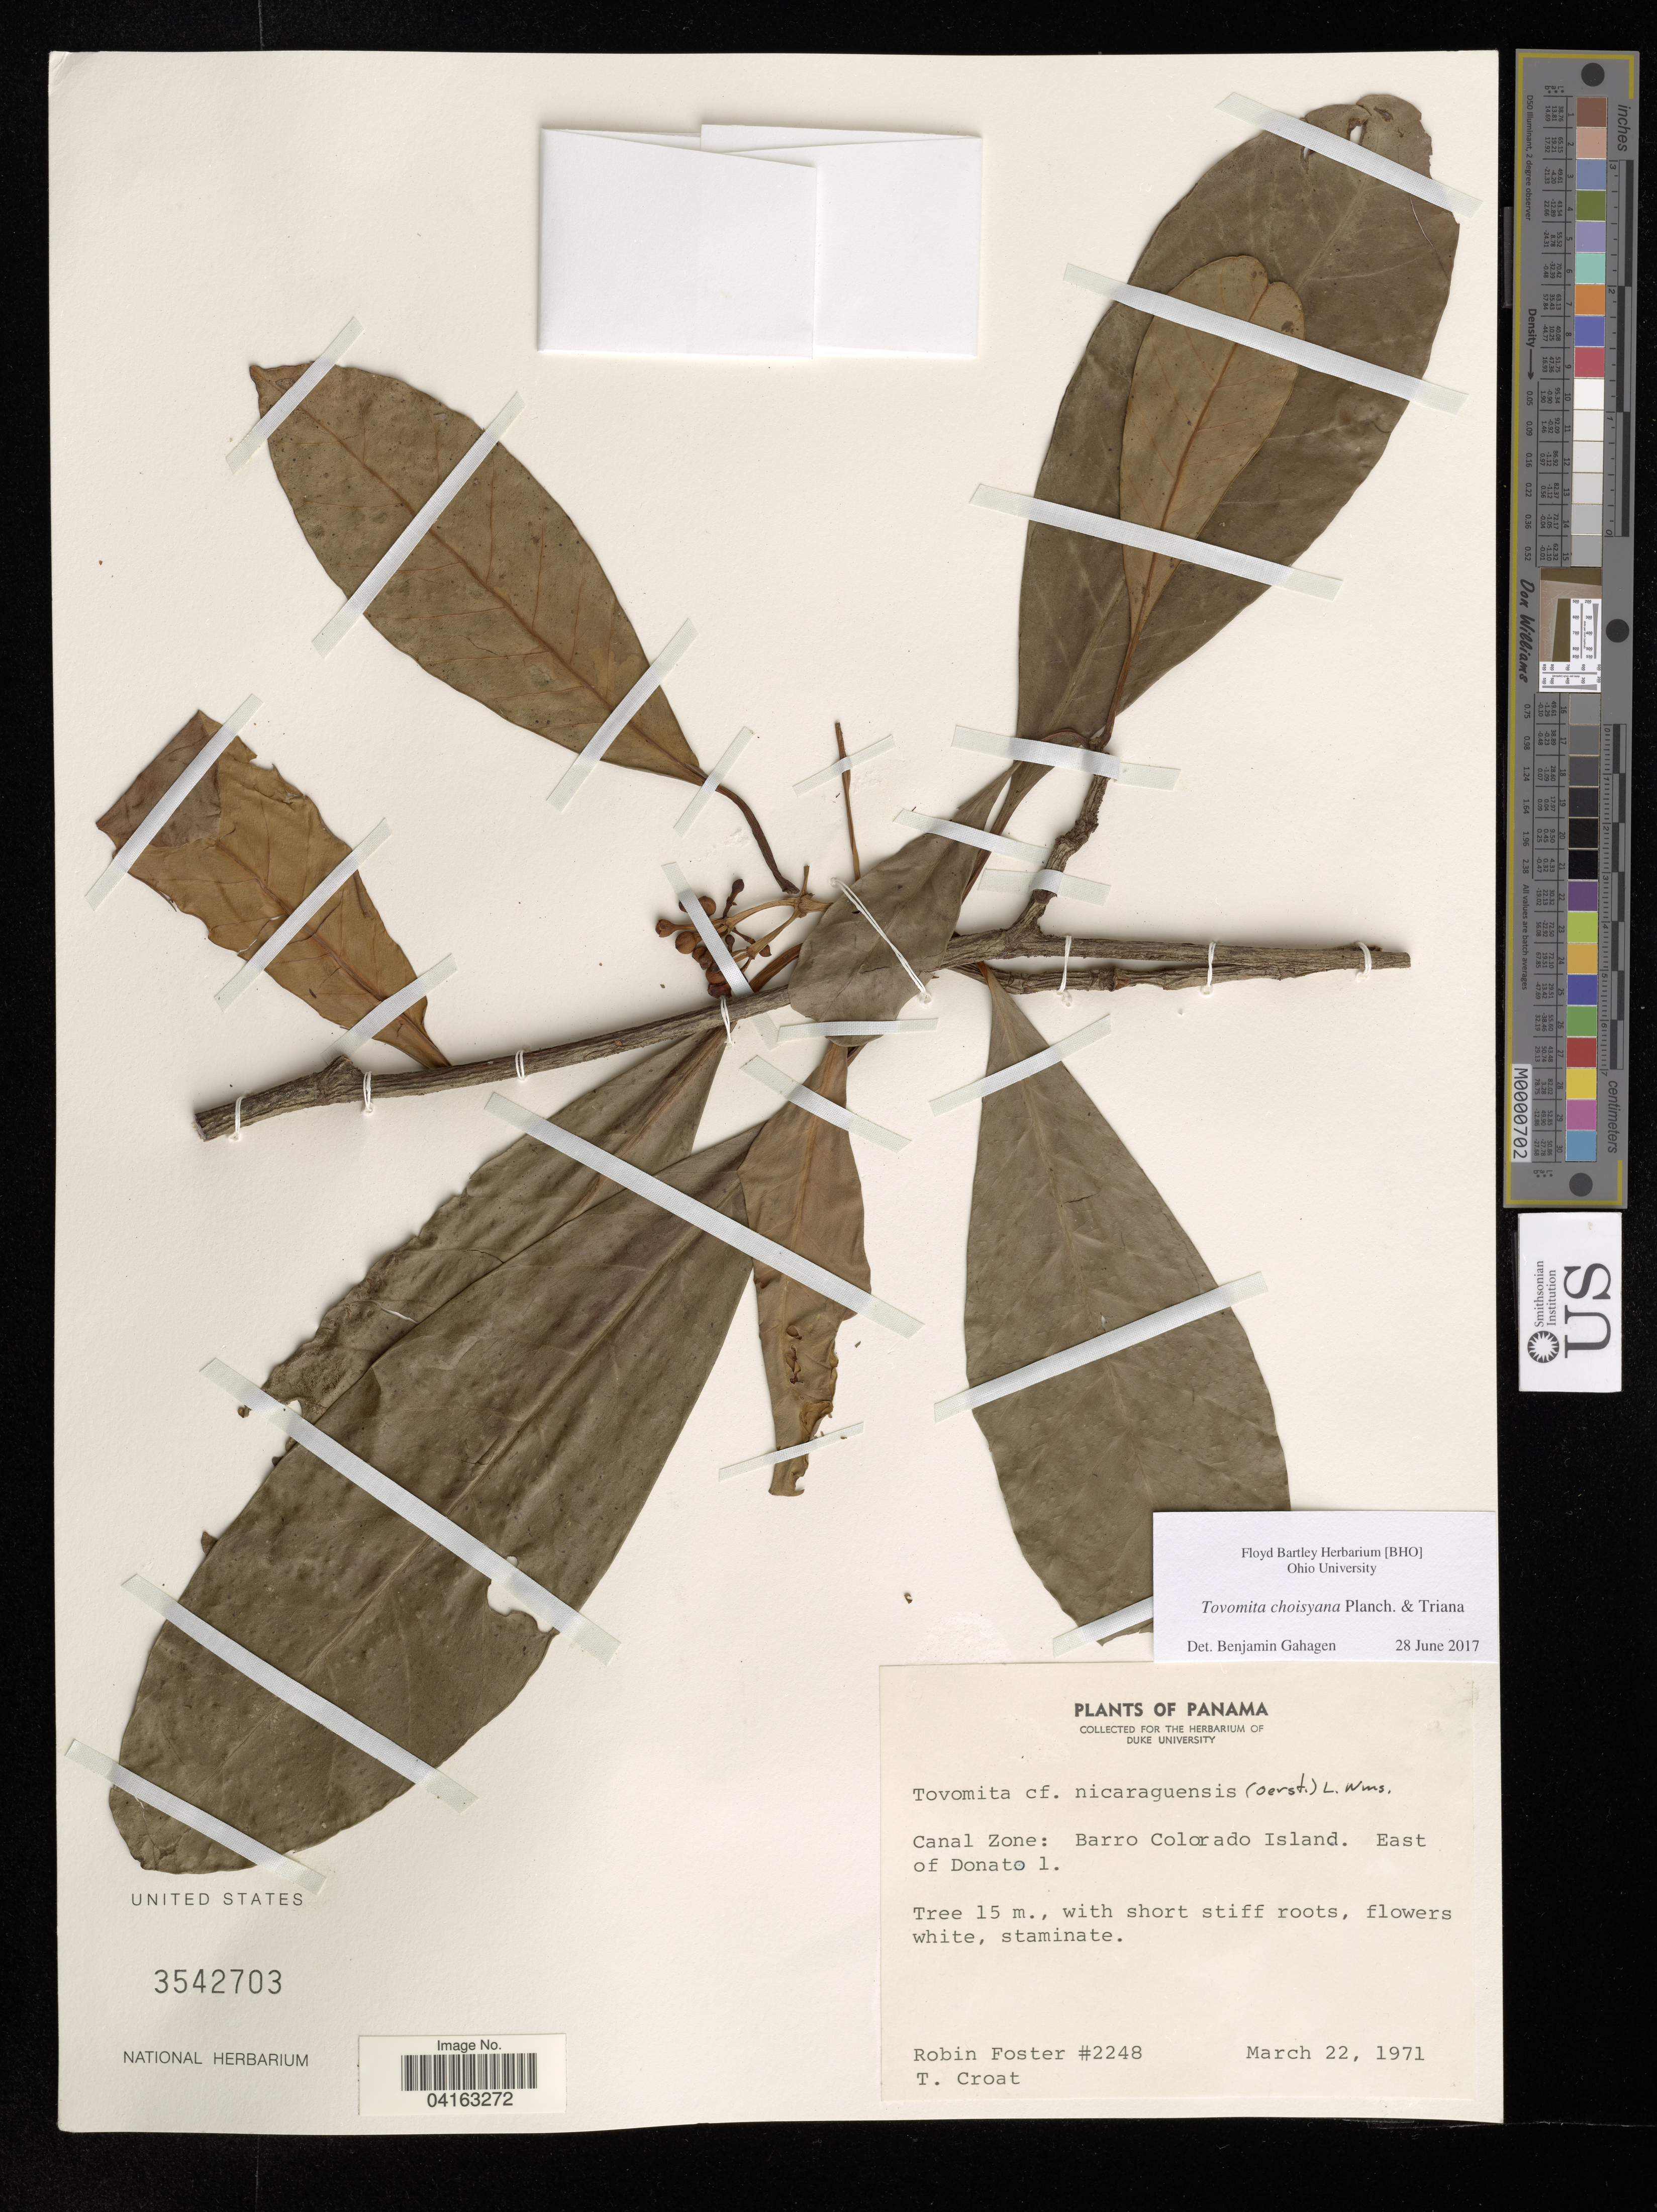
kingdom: Plantae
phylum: Tracheophyta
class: Magnoliopsida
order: Malpighiales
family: Clusiaceae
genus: Tovomita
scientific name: Tovomita choisyana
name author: Planch. & Triana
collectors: R. B. Foster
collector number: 2248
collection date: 1971-03-22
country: Panama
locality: Canal Zone: Barro Colorado Island. East of Donato 1.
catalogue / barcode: US 3542703